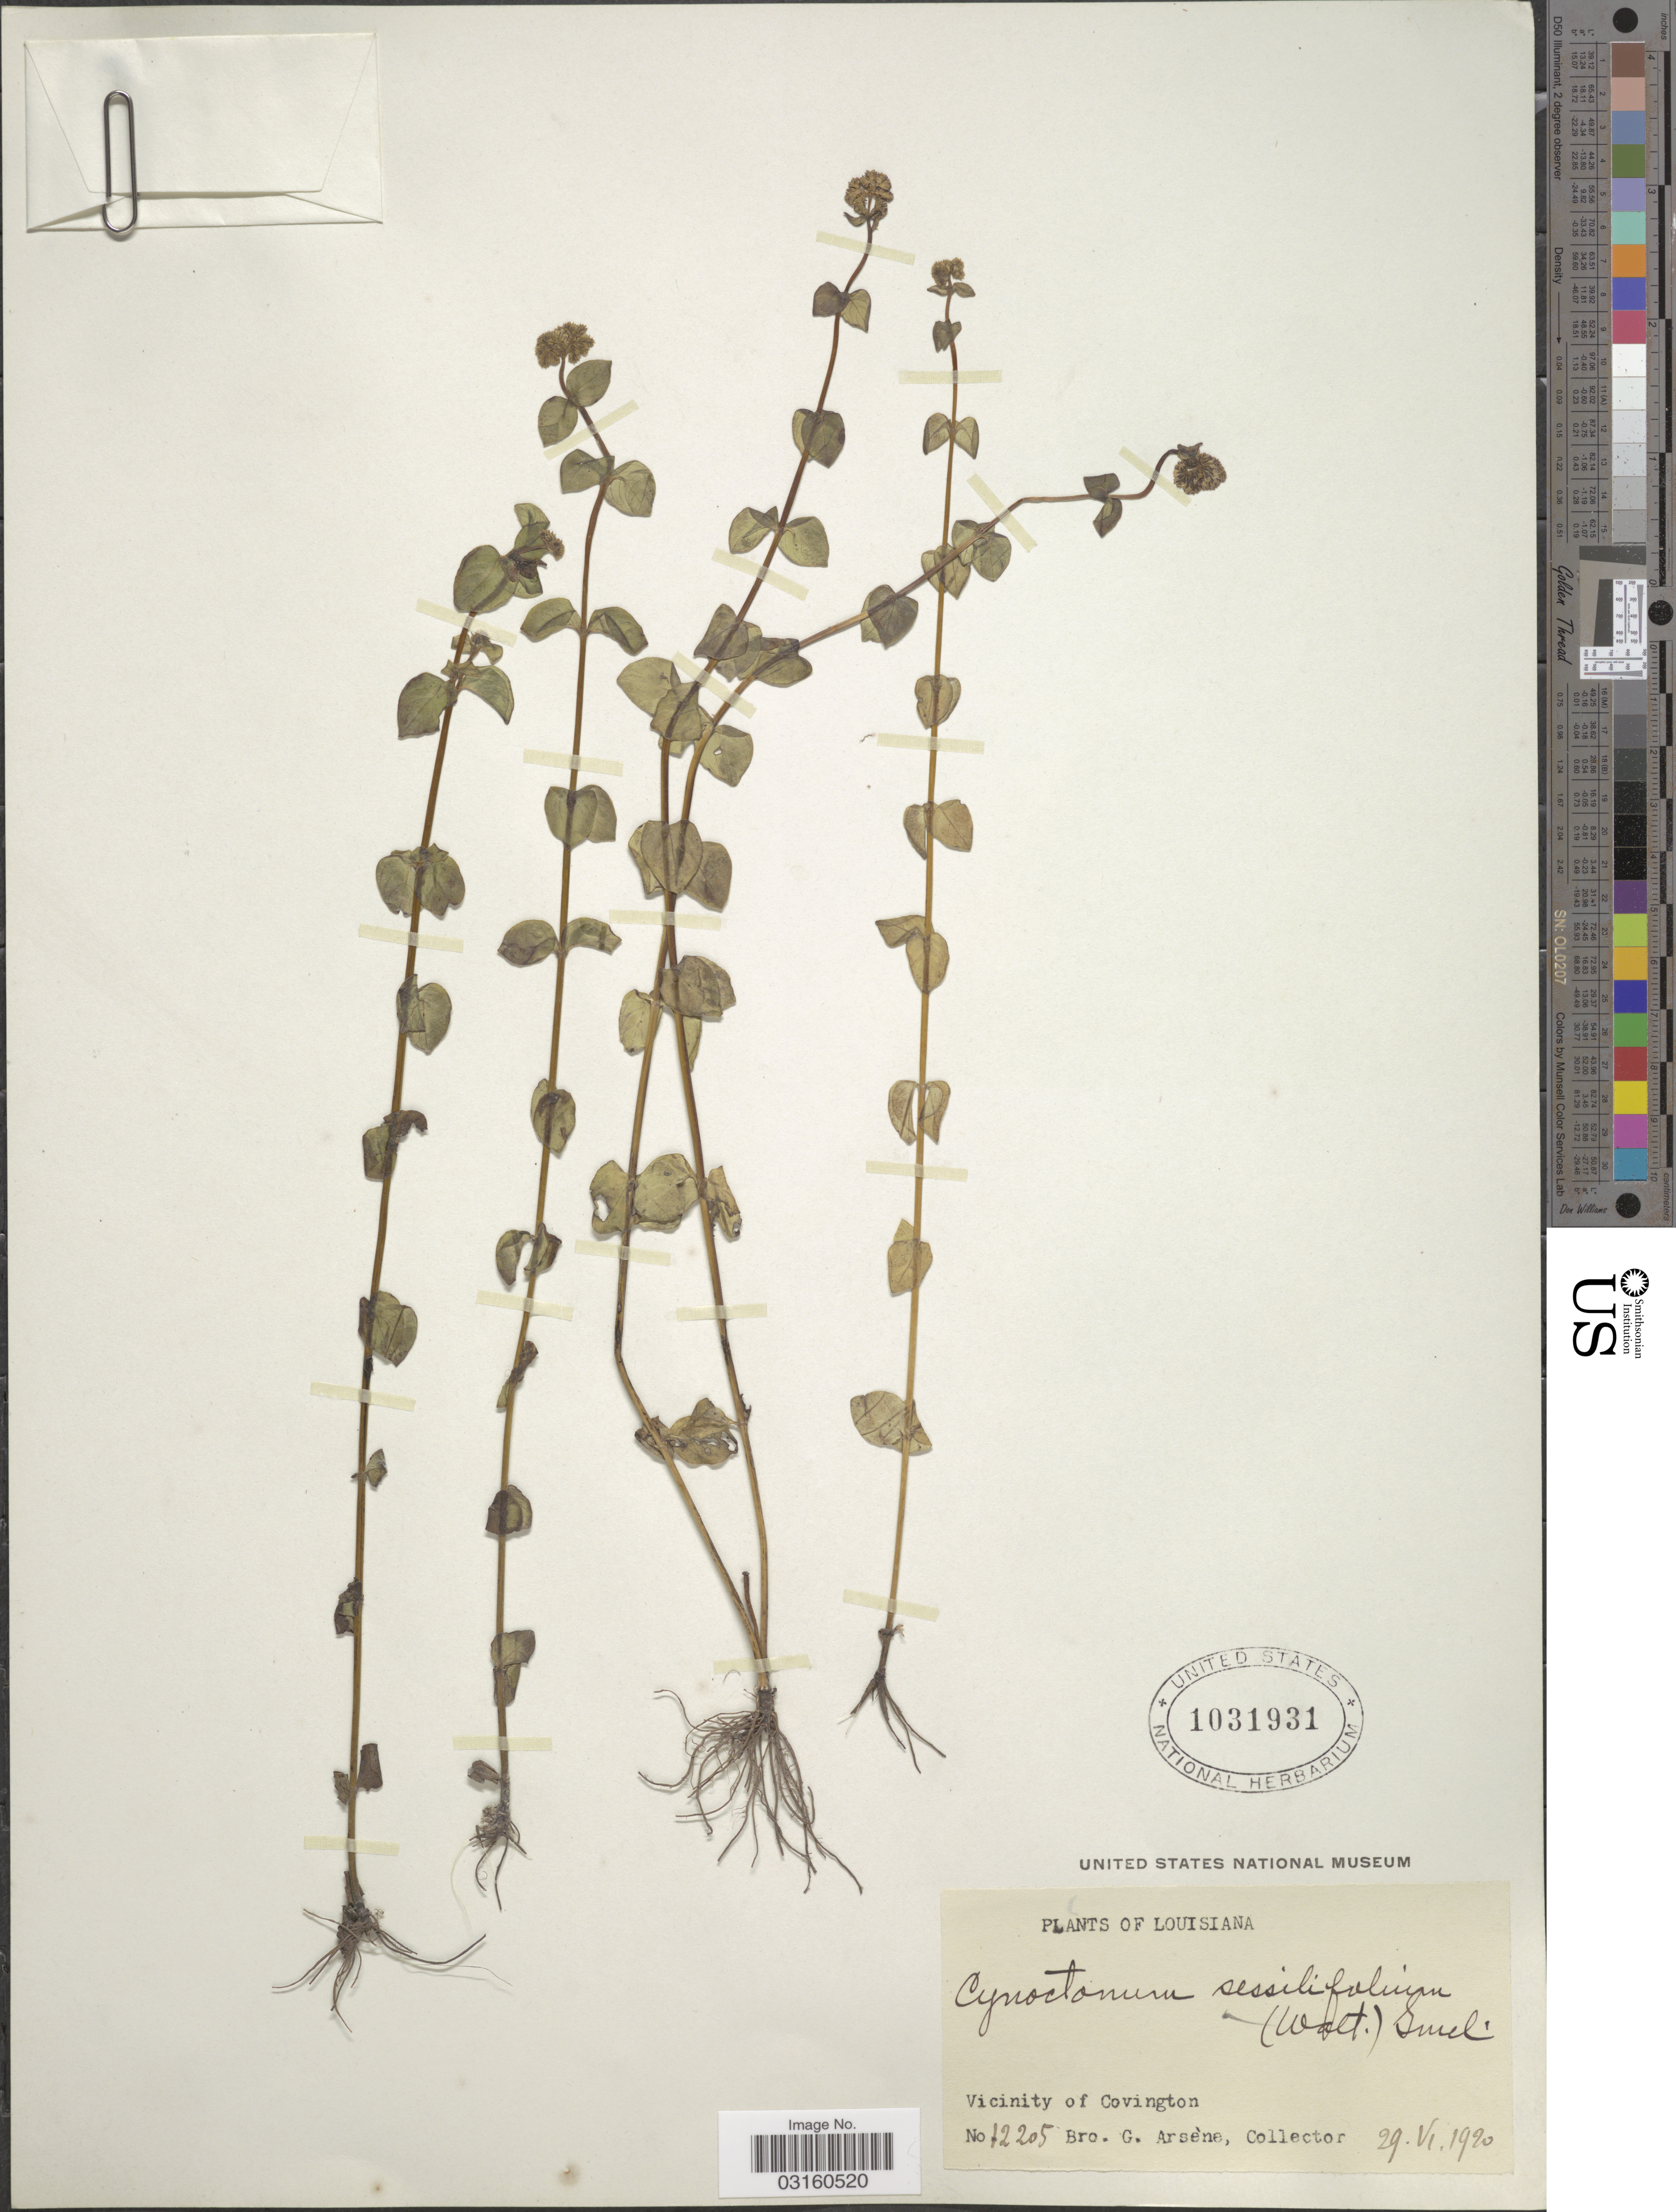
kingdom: Plantae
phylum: Tracheophyta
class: Magnoliopsida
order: Gentianales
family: Loganiaceae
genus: Mitreola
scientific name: Mitreola sessilifolia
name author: (J.F. Gmel.) G. Don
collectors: Bro. G. Arsène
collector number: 12205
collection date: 1920-06-29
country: United States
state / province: Louisiana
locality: Vicinity of Covington.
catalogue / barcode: US 1031931